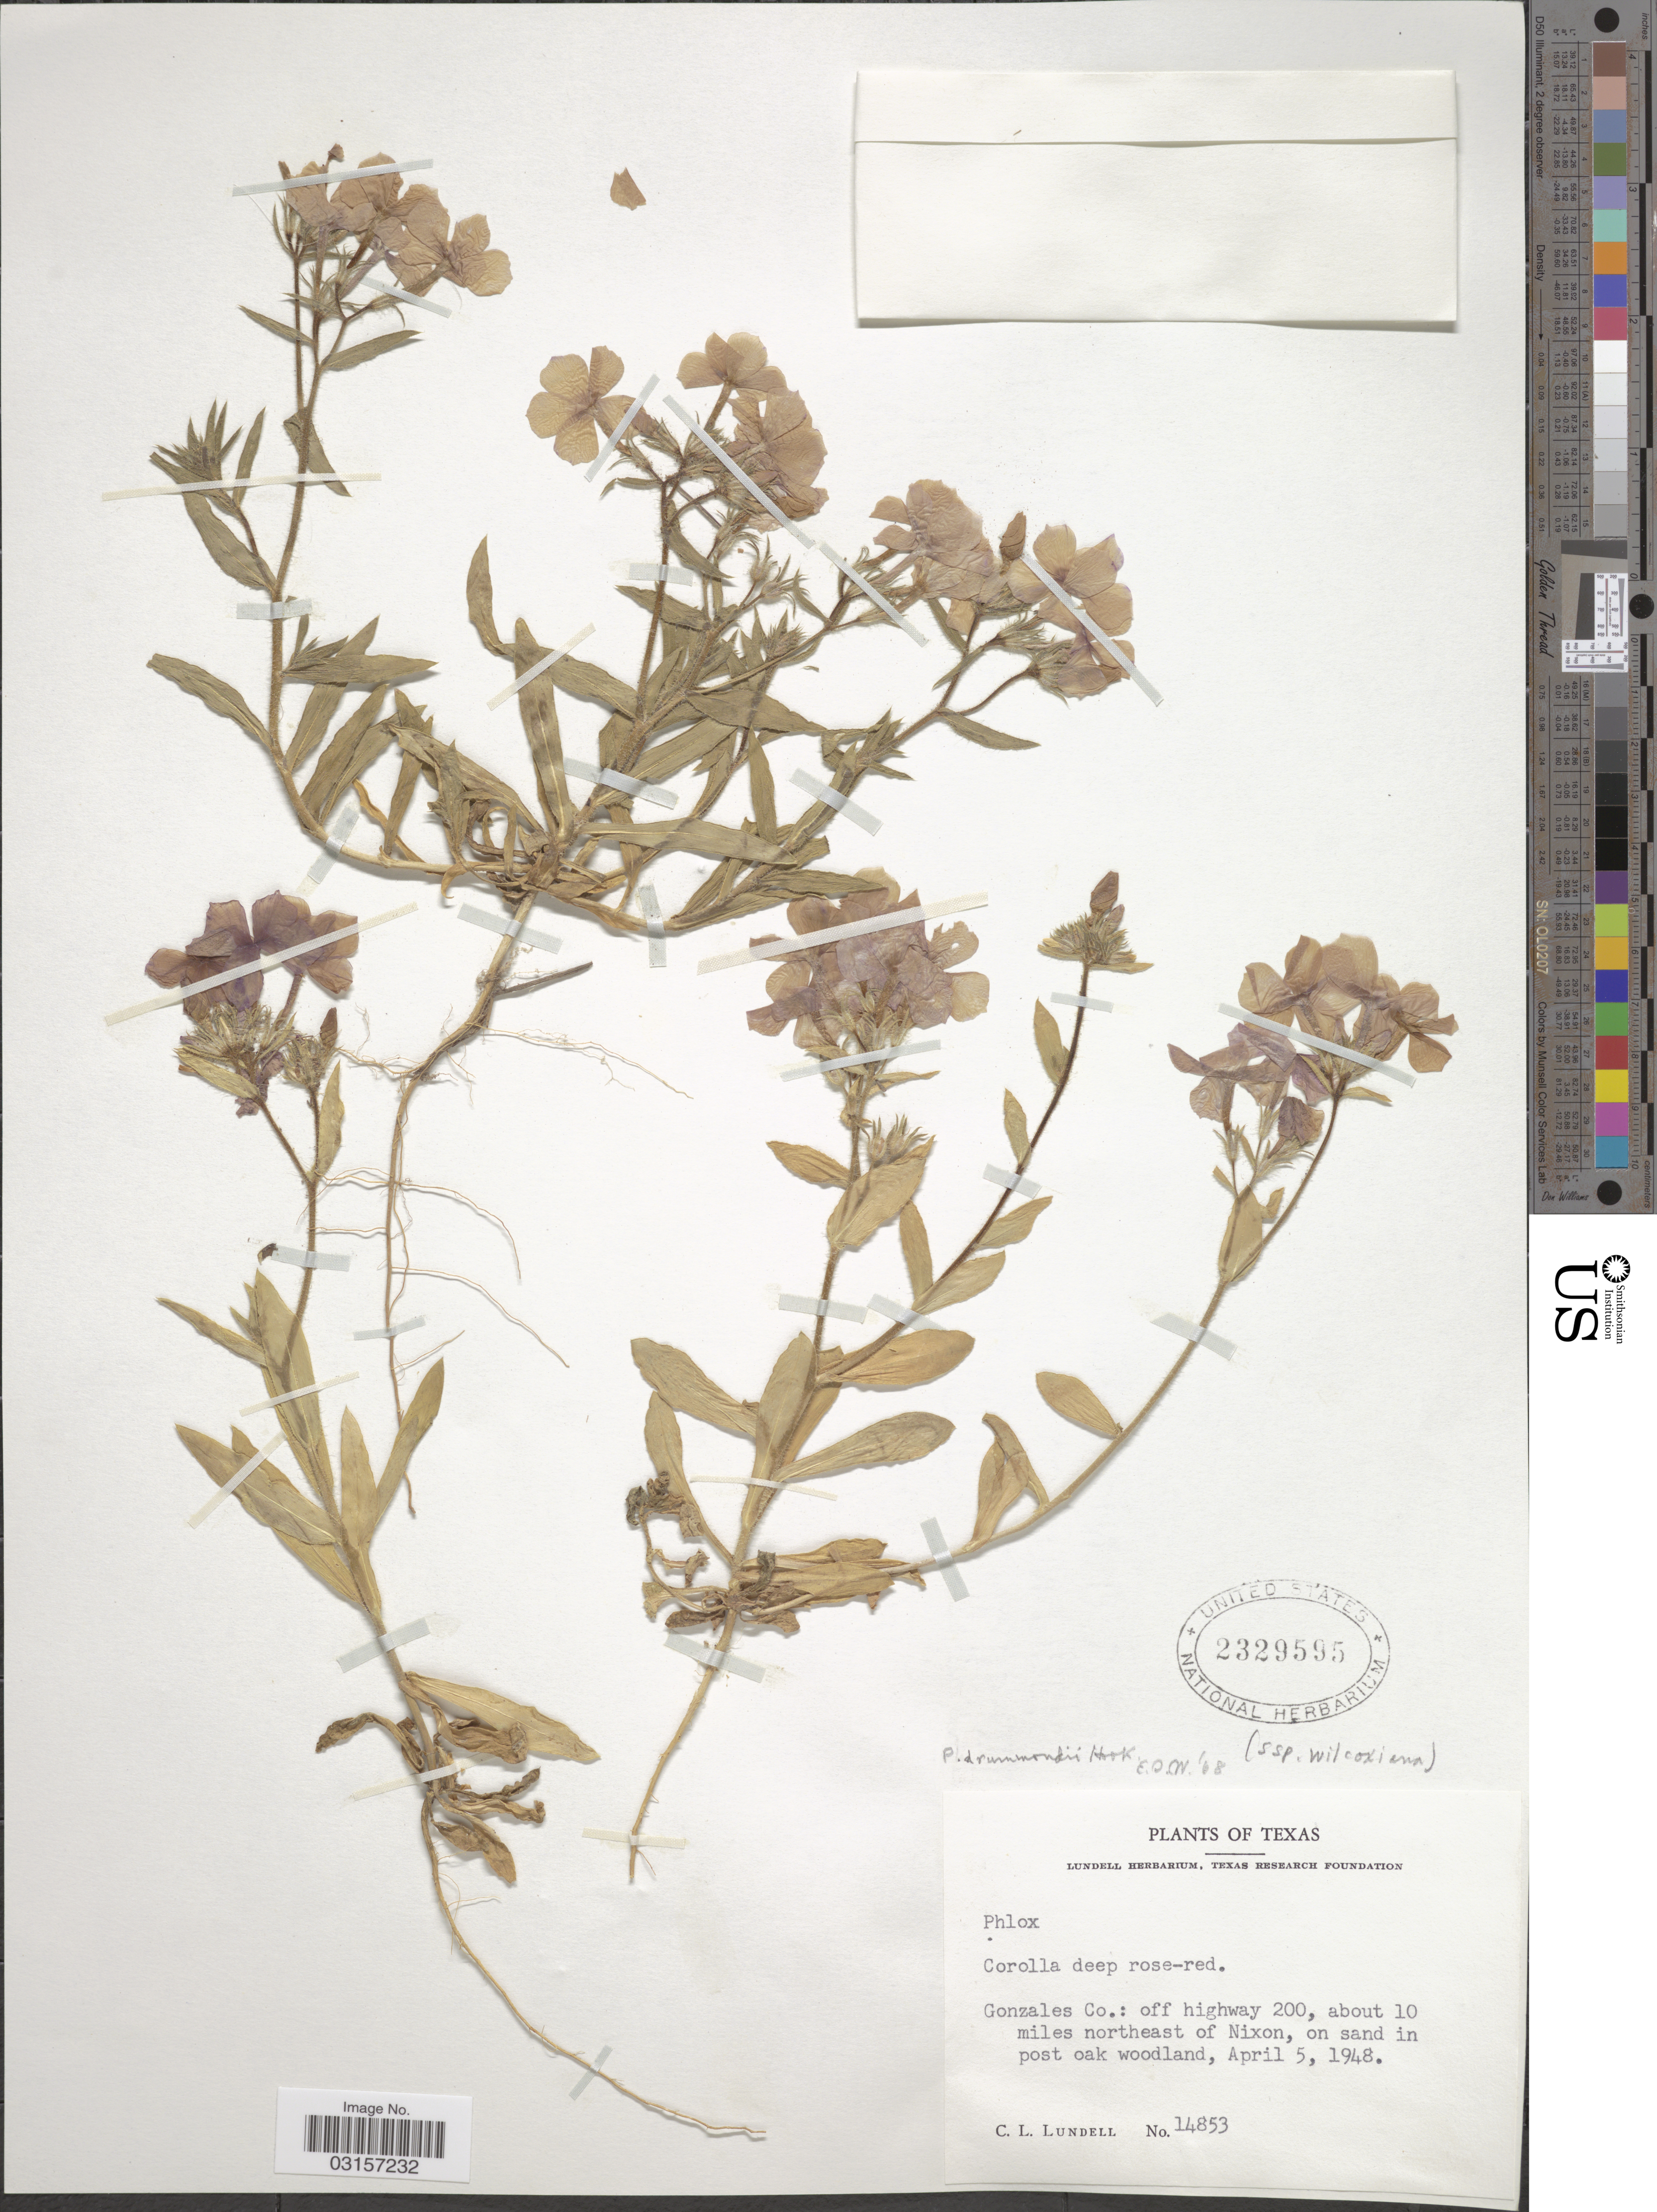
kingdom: Plantae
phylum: Tracheophyta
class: Magnoliopsida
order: Ericales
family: Polemoniaceae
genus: Phlox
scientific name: Phlox drummondii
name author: Hook.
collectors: C. L. Lundell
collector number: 14853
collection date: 1948-04-05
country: United States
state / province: Texas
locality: Gonzales Co.: off highway 200, about 10 miles northeast of Nixon, on sand in post oak woodland.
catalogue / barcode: US 2329595